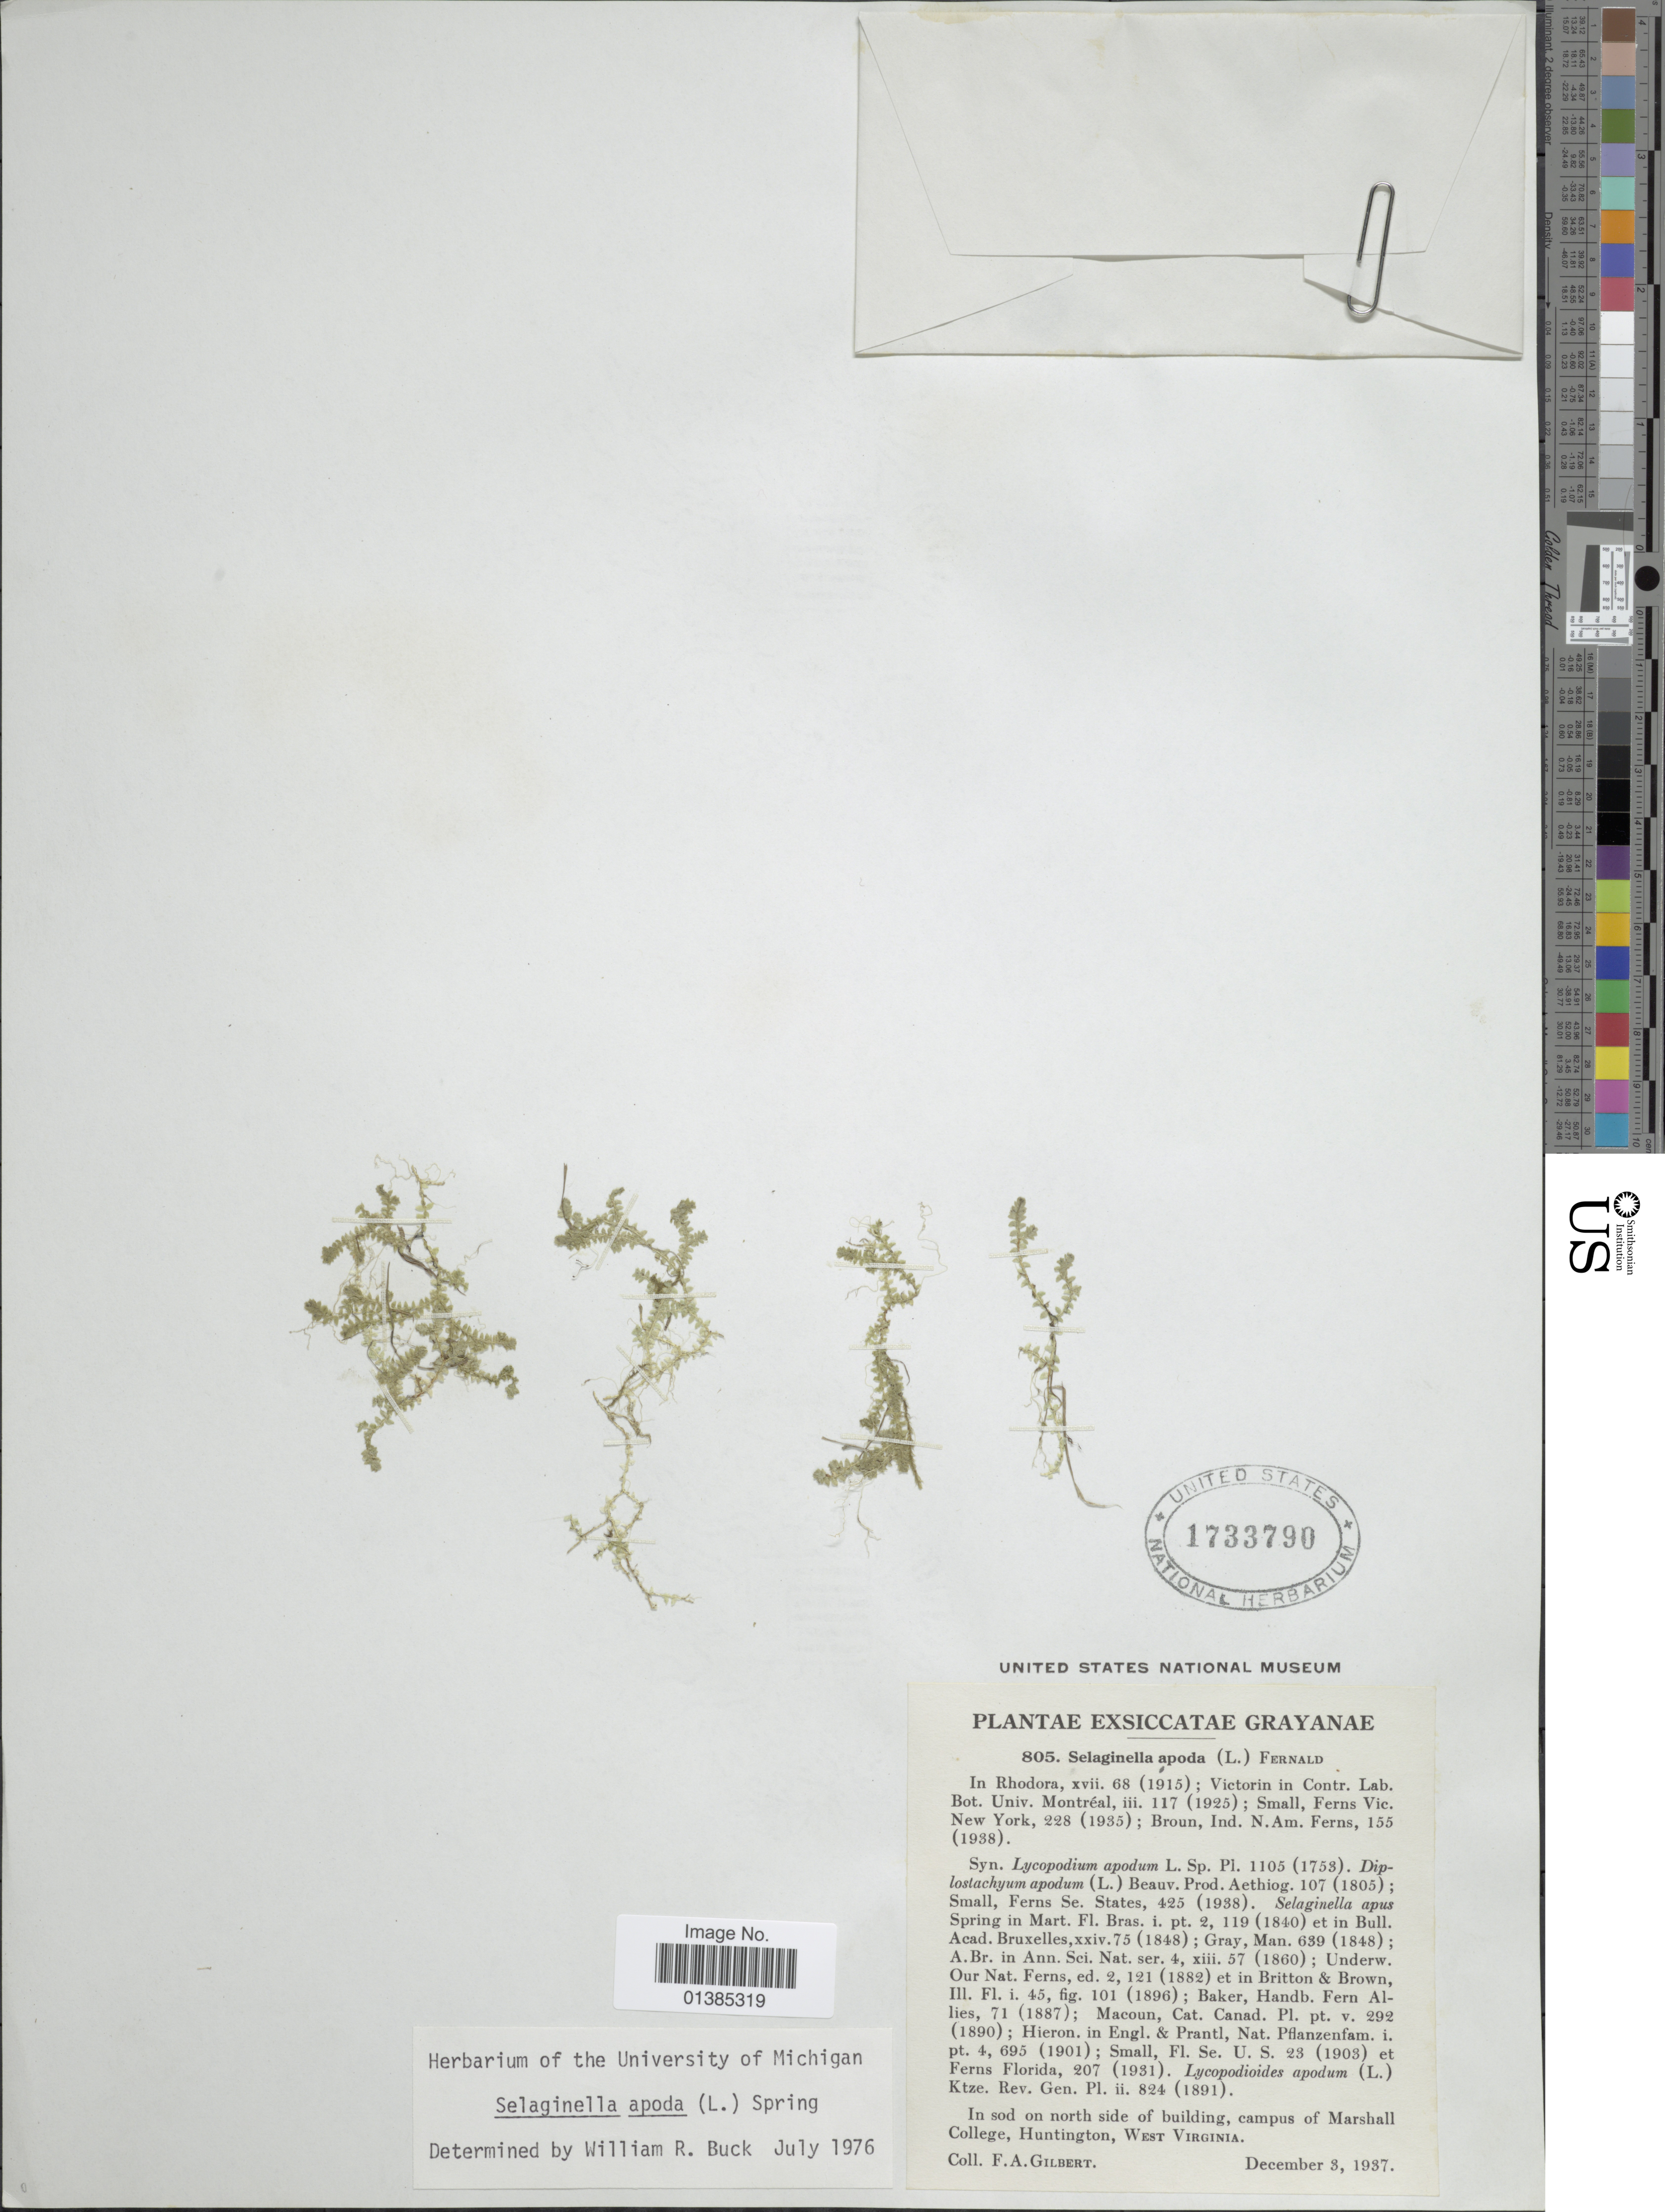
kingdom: Plantae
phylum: Tracheophyta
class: Lycopodiopsida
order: Selaginellales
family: Selaginellaceae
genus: Selaginella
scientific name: Selaginella apus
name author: Spring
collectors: F. A. Gilbert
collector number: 805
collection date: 1937-12-03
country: United States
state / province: West Virginia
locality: In sod on north side of building, campus of Marshall College, Huntington.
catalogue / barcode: US 1733790